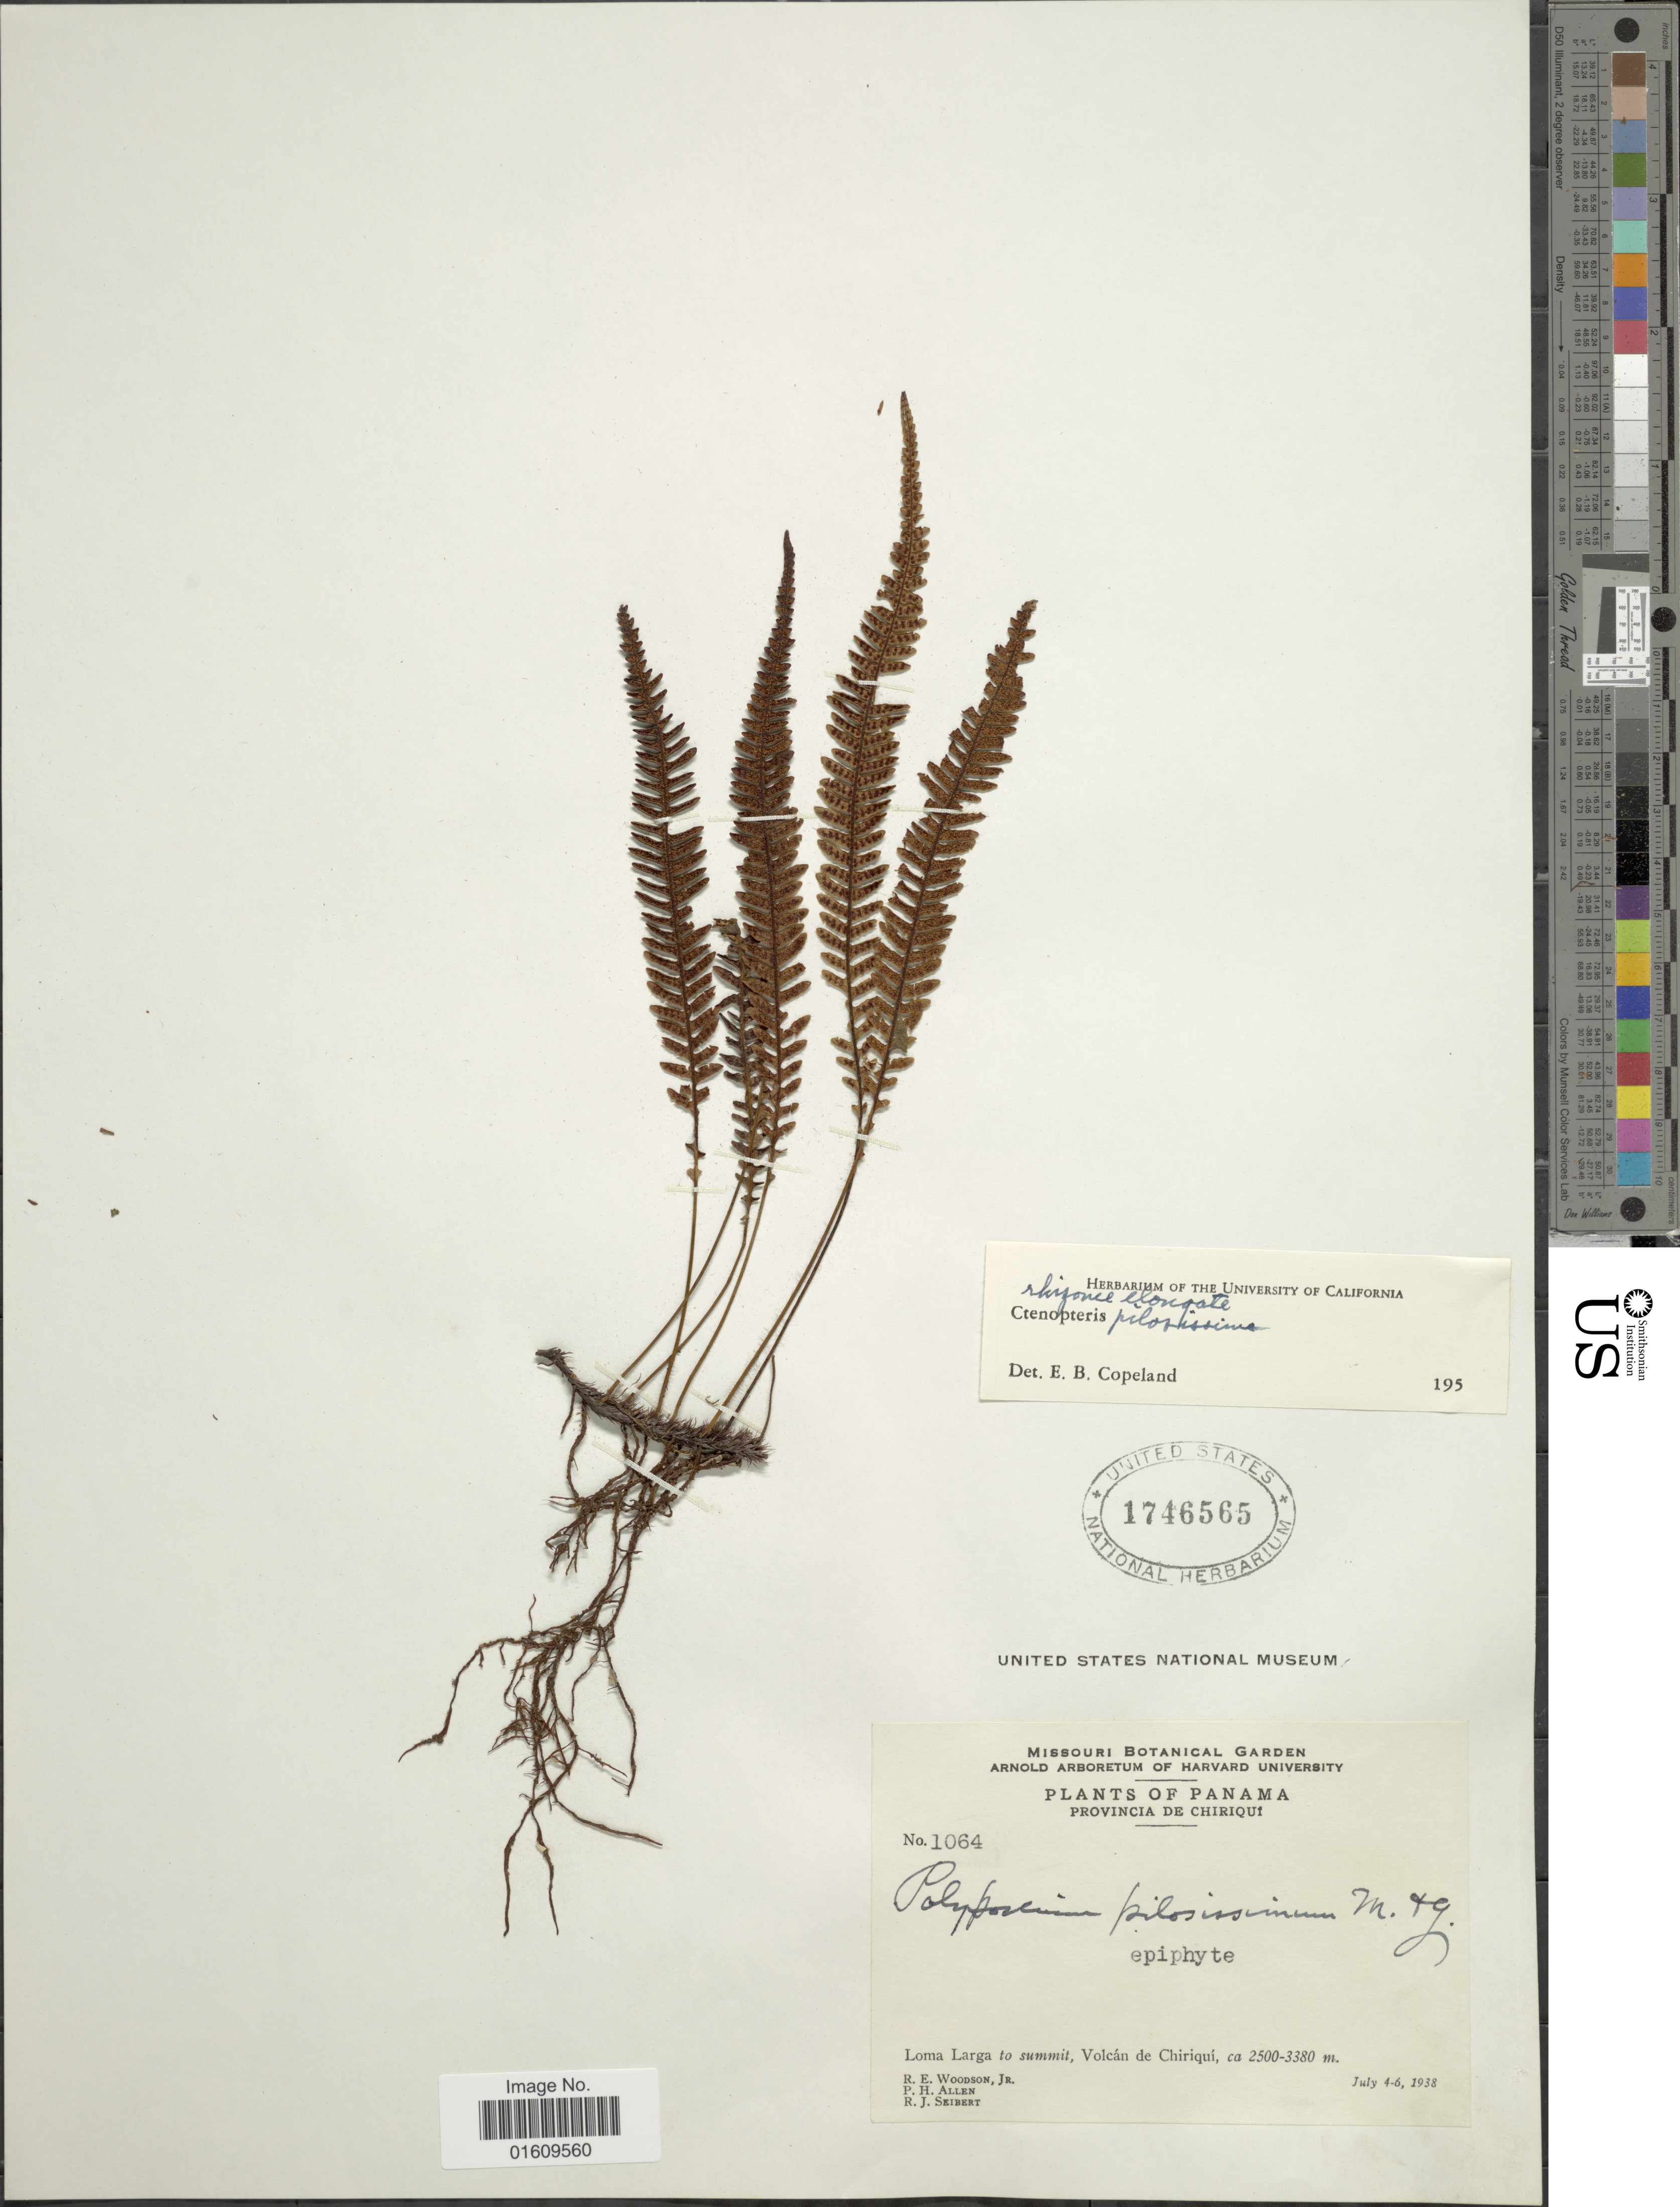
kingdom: Plantae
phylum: Tracheophyta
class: Polypodiopsida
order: Polypodiales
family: Polypodiaceae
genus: Melpomene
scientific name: Melpomene pilosissima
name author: (M. Martens & Galeotti) A.R. Sm. & R.C. Moran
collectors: R. E. Woodson, P. H. Allen & R. J. Seibert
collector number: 1064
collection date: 1938-07-04/1938-07-06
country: Panama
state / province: Chiriqui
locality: Provincia de Chiriqui, Loma Larga to Summit, Volcan de Chiriqui.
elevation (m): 2500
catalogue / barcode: US 1746565